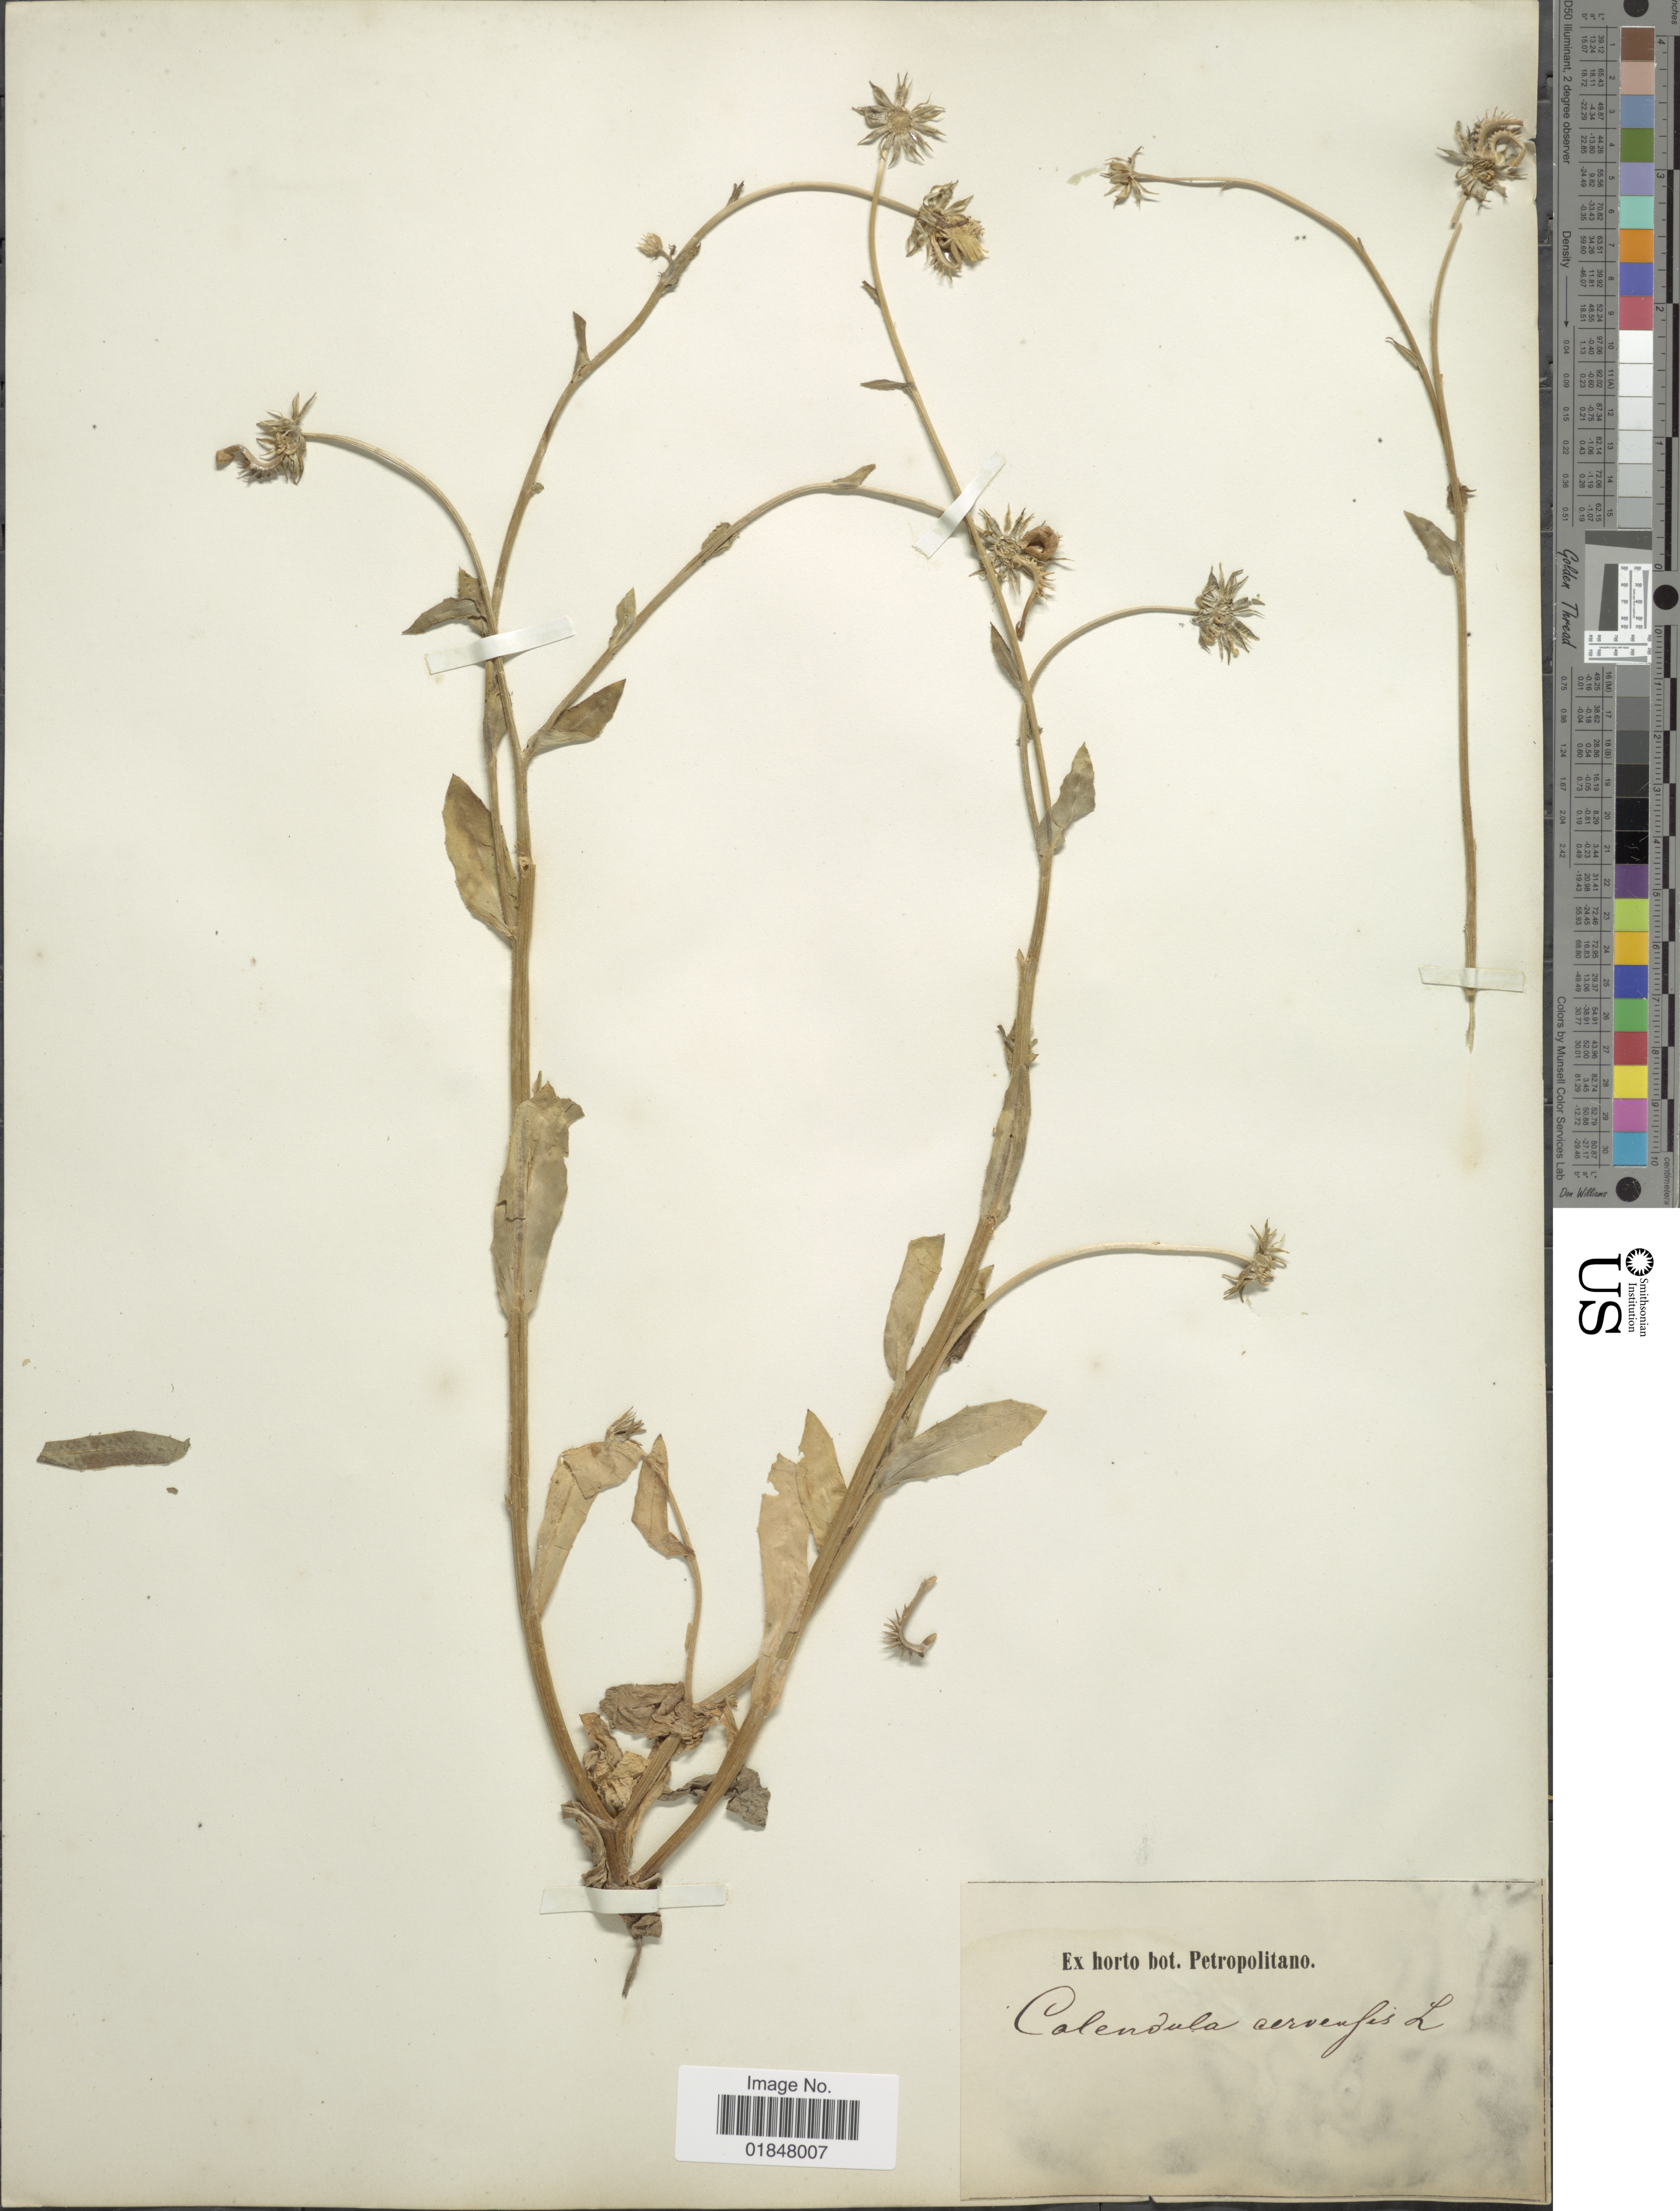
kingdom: Plantae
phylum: Tracheophyta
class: Magnoliopsida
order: Asterales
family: Asteraceae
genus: Calendula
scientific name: Calendula arvensis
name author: L.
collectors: ex Horto Bot. Petropolitano